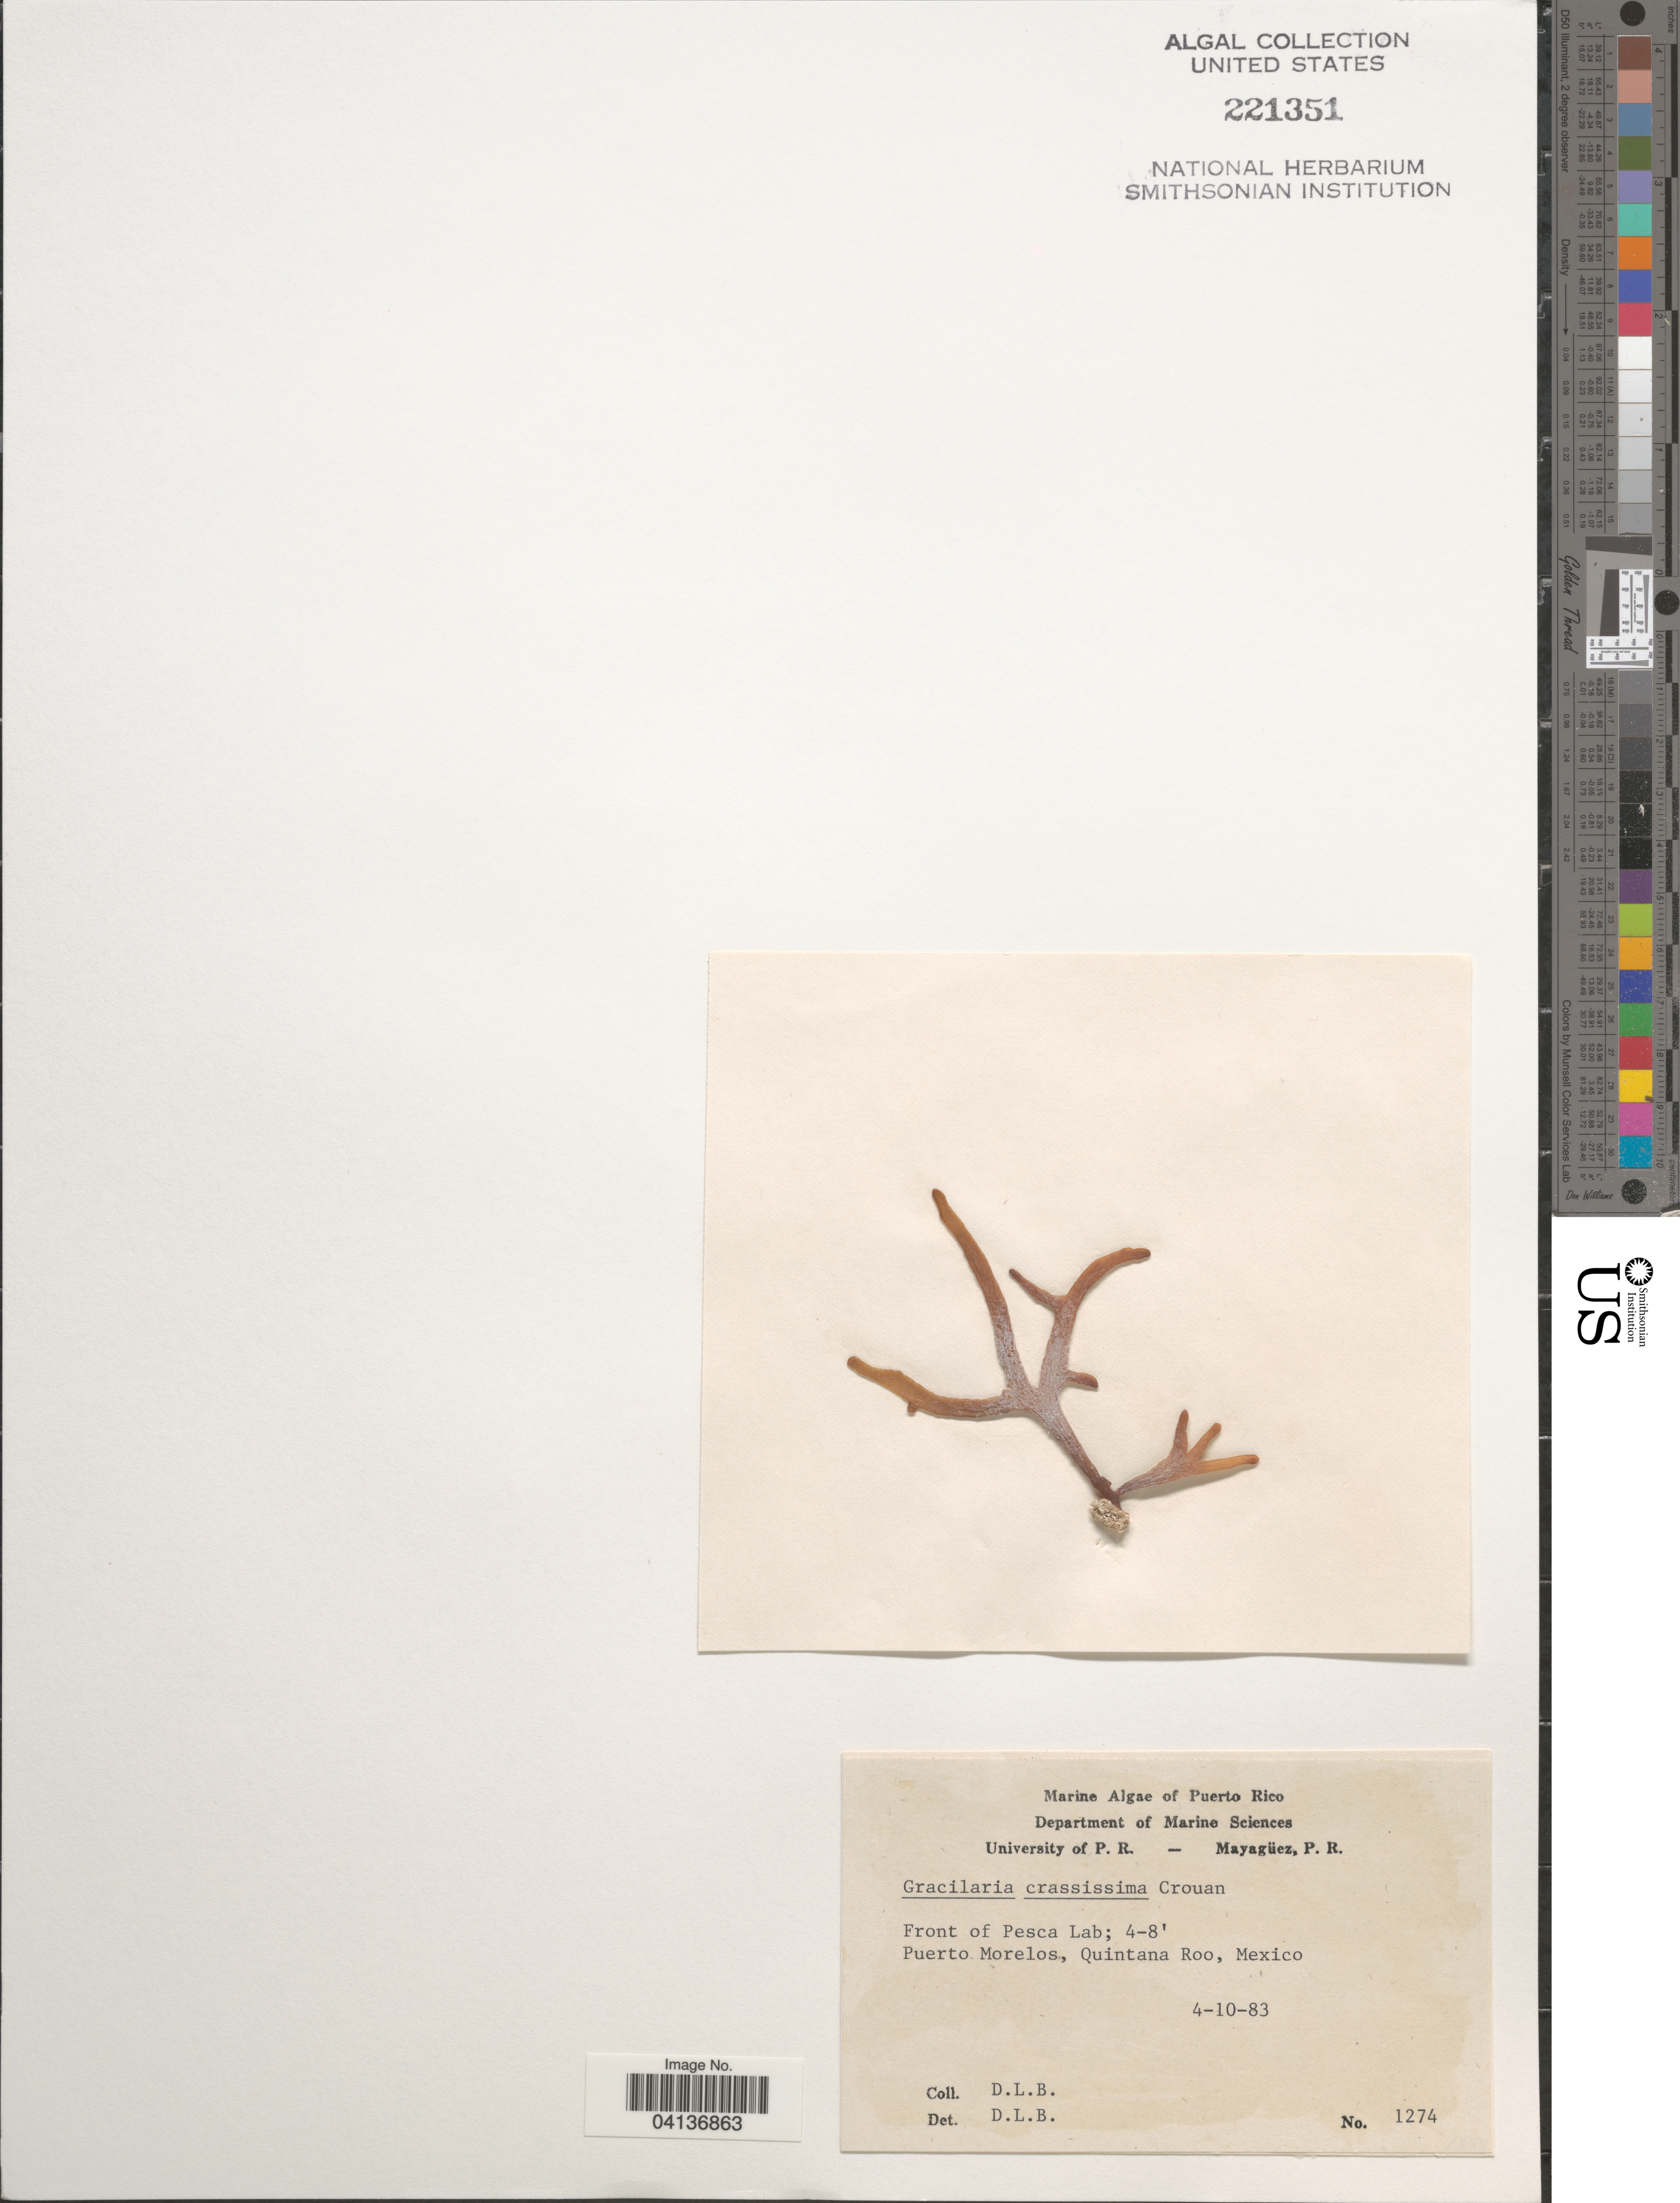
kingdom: Plantae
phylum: Rhodophyta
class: Florideophyceae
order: Gracilariales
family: Gracilariaceae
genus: Gracilaria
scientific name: Gracilaria crassissima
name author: (P. Crouan & H. Crouan) P. Crouan & H. Crouan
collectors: D. L. B.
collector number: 1274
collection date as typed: Transcribed d/m/y: 4/10/83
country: Mexico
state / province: Quintana Roo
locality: Front of Pesca Lab. Puerto Morelos.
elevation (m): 1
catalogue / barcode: US 221351